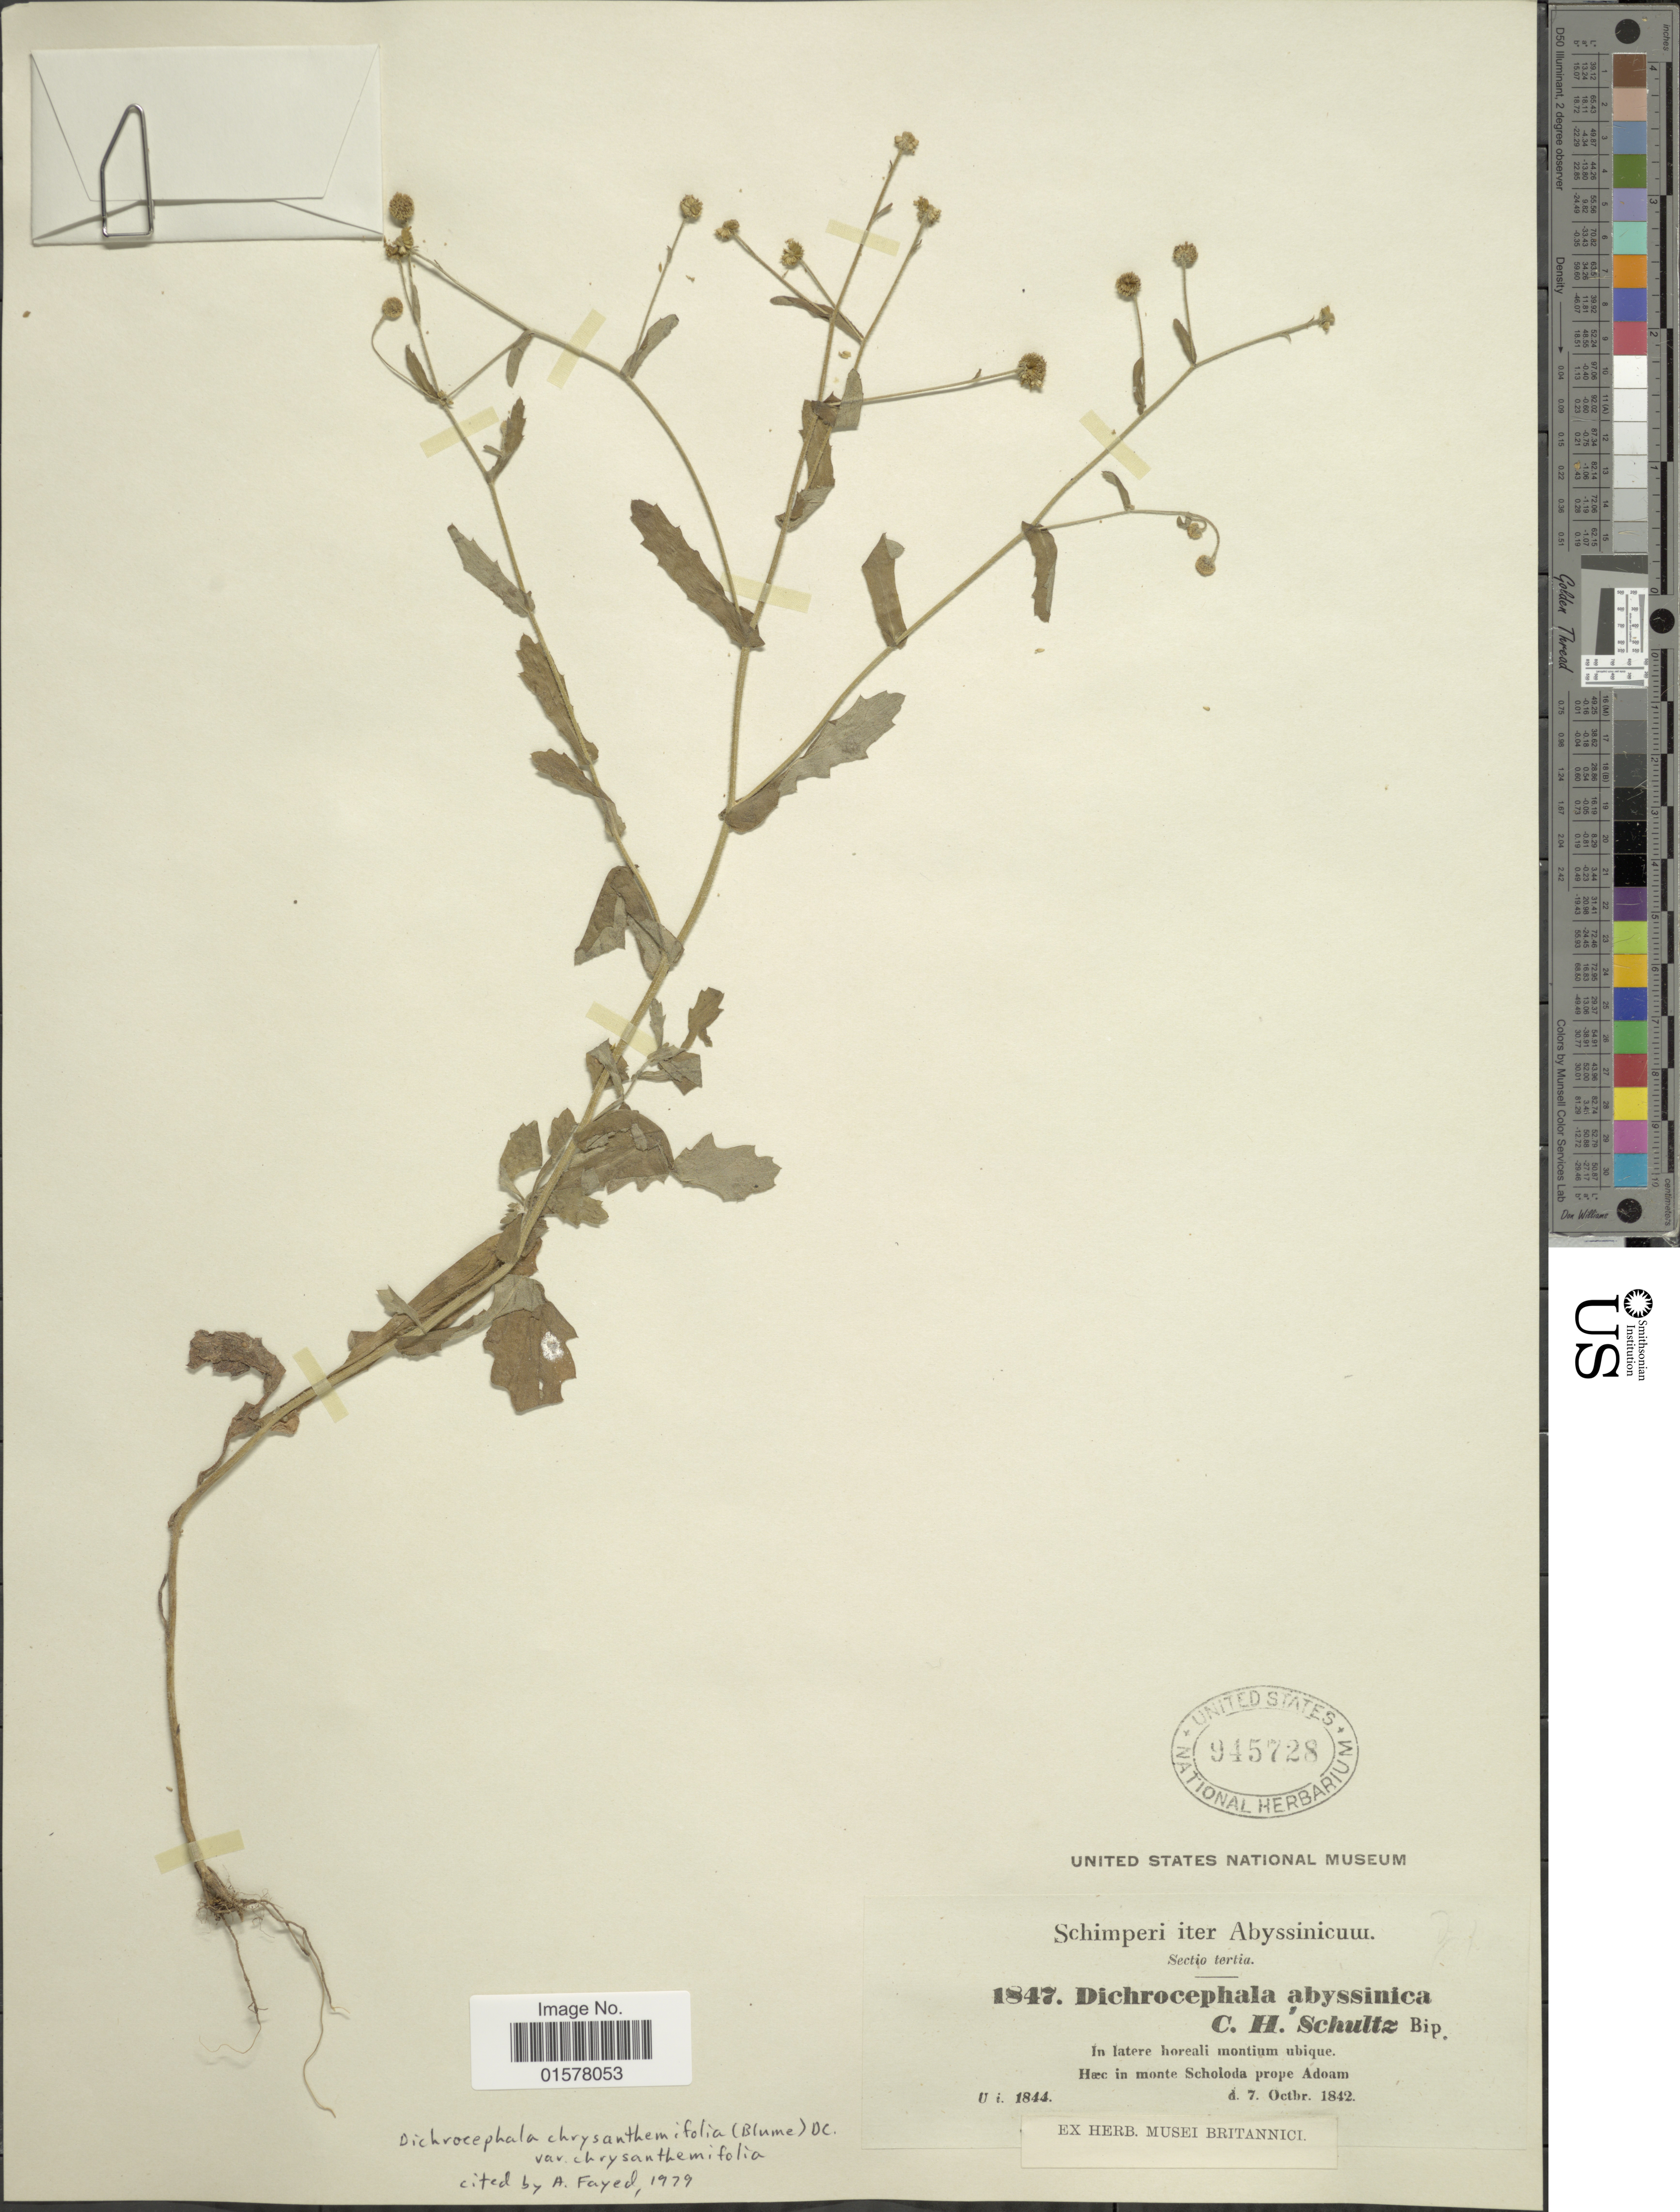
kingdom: Plantae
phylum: Tracheophyta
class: Magnoliopsida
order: Asterales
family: Asteraceae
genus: Dichrocephala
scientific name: Dichrocephala chrysanthemifolia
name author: (Blume) DC.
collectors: C. H. Schultz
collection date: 1842-10-07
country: Ethiopia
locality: In latere horeali montium ubique, Hac in monte Scholoda prope Adoam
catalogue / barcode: US 945728